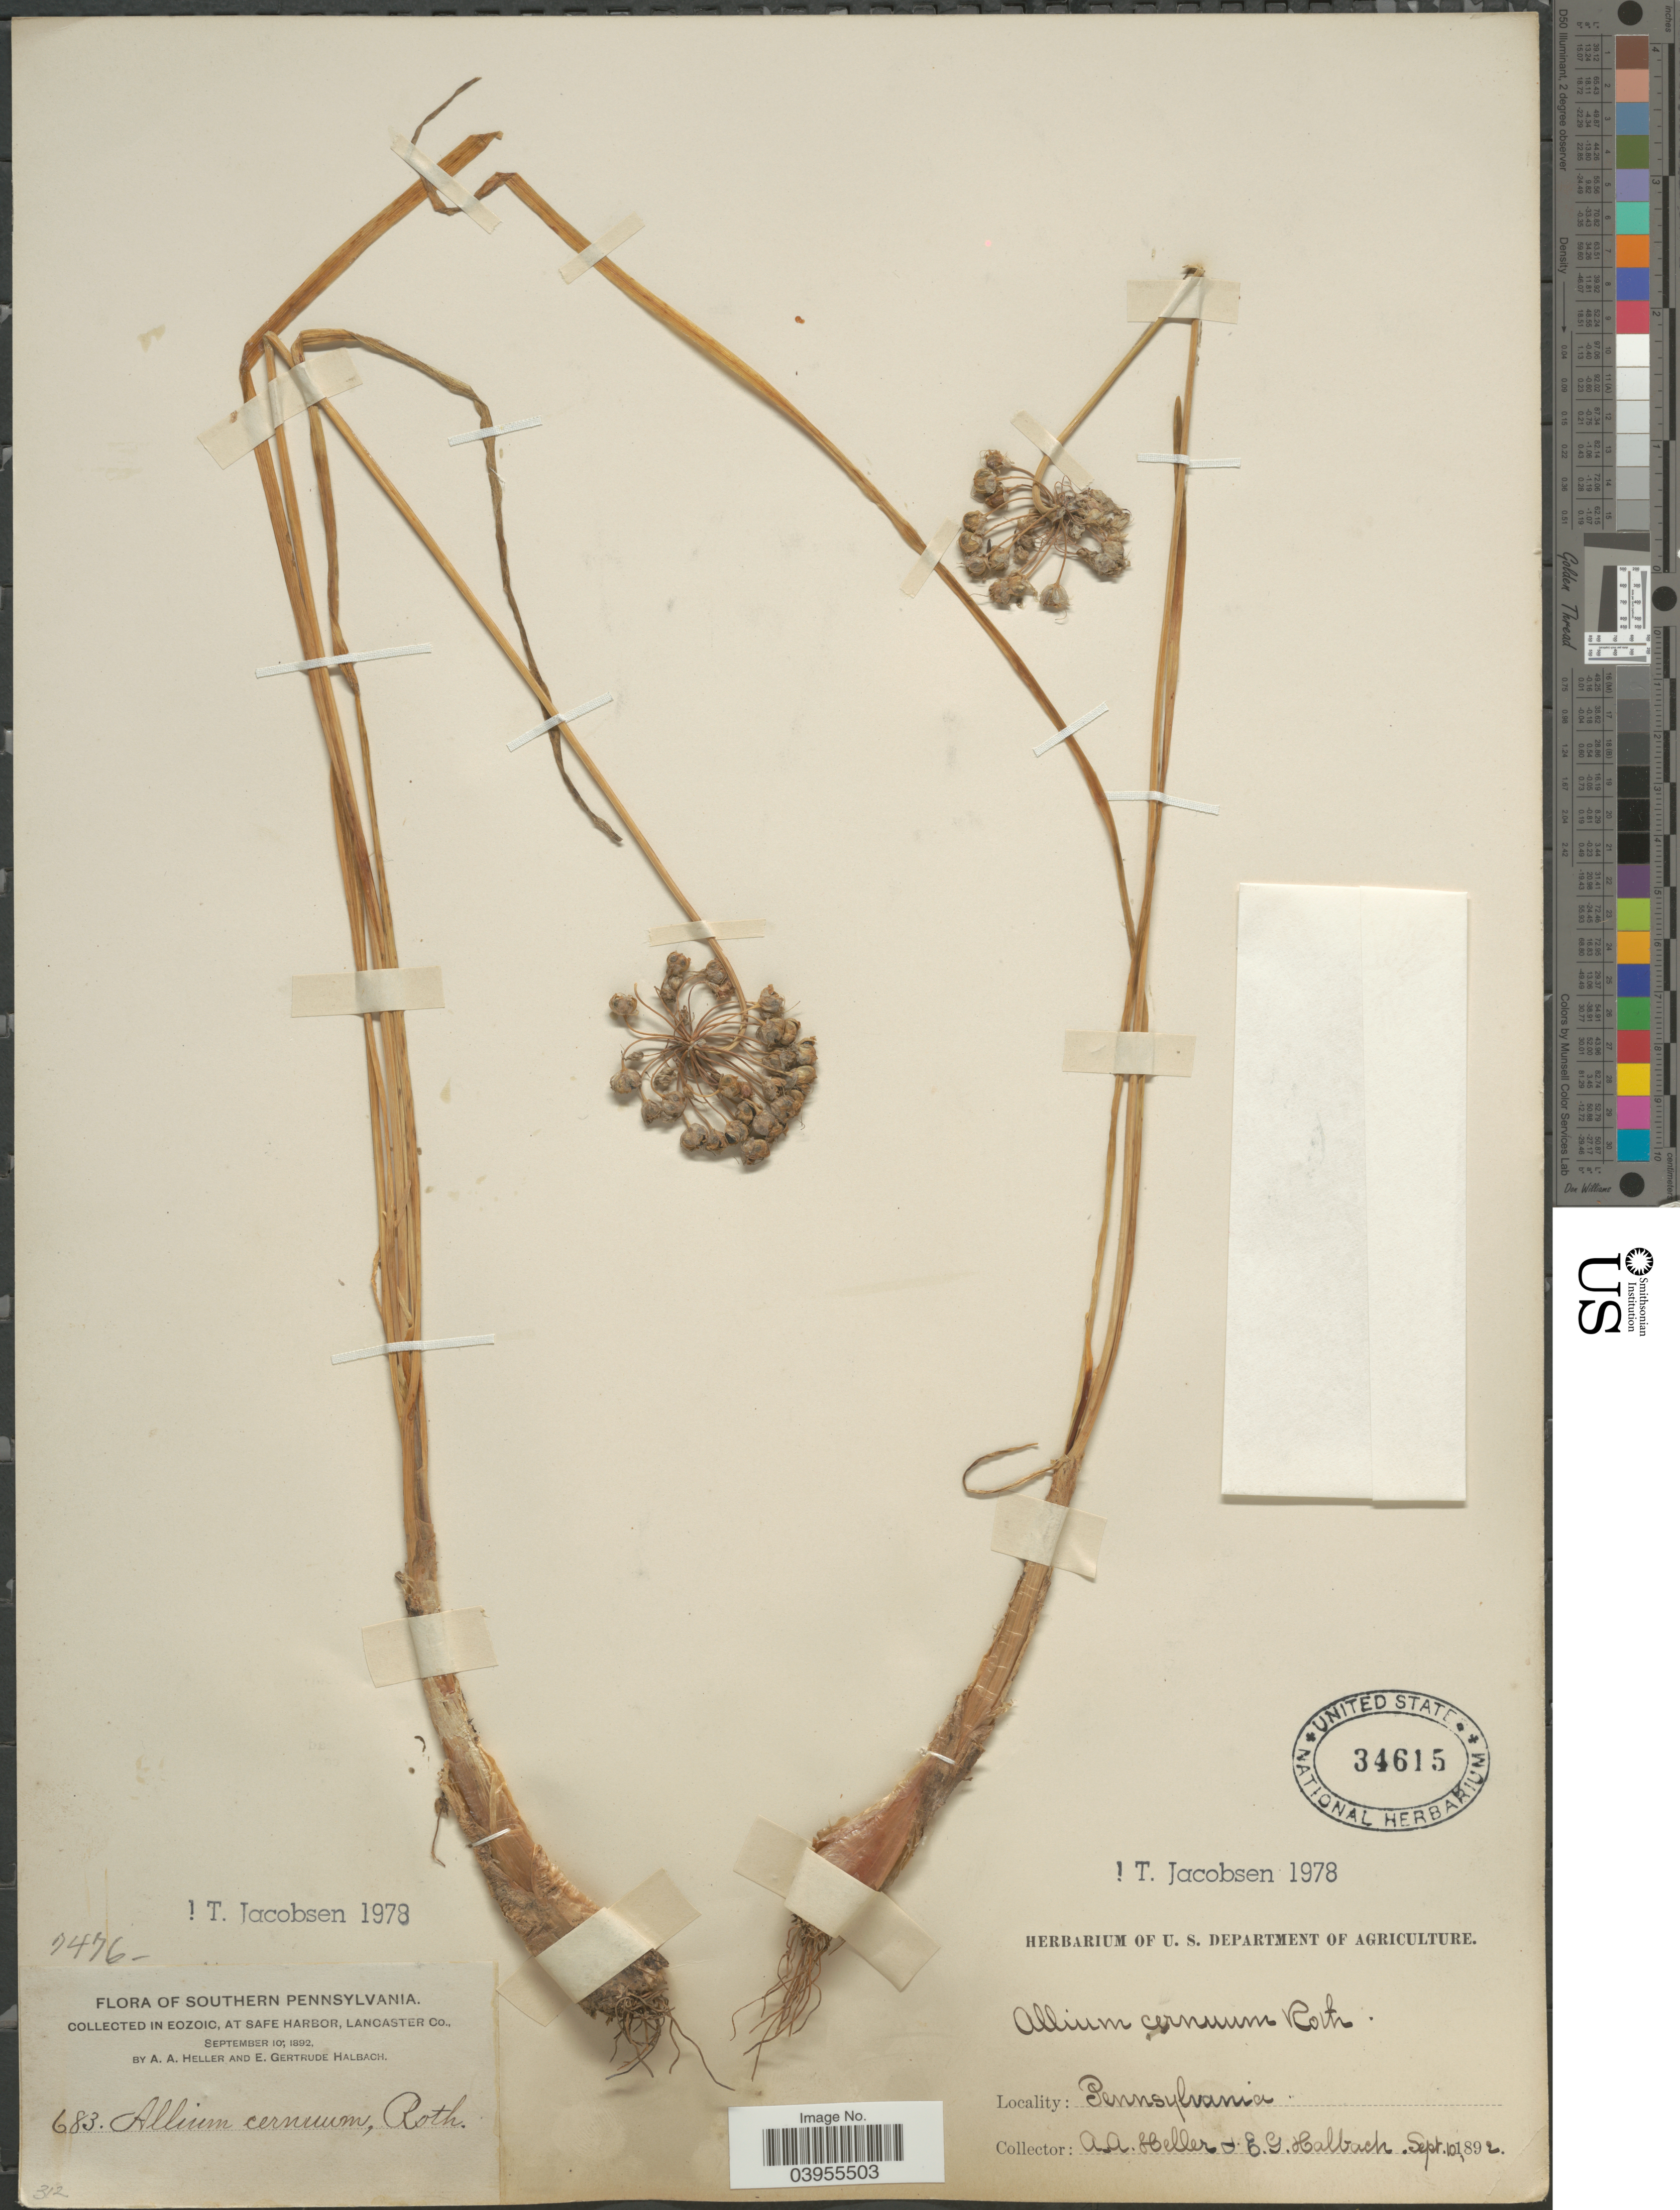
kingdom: Plantae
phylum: Tracheophyta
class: Liliopsida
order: Asparagales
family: Amaryllidaceae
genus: Allium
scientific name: Allium cernuum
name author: Roth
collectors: A. A. Heller & E. G. Halbach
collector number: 683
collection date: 1892-09-10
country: United States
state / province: Pennsylvania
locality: Southern Pannsylvania. Eozoic, at Safe Harbor, Lancaster Co.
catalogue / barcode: US 34615